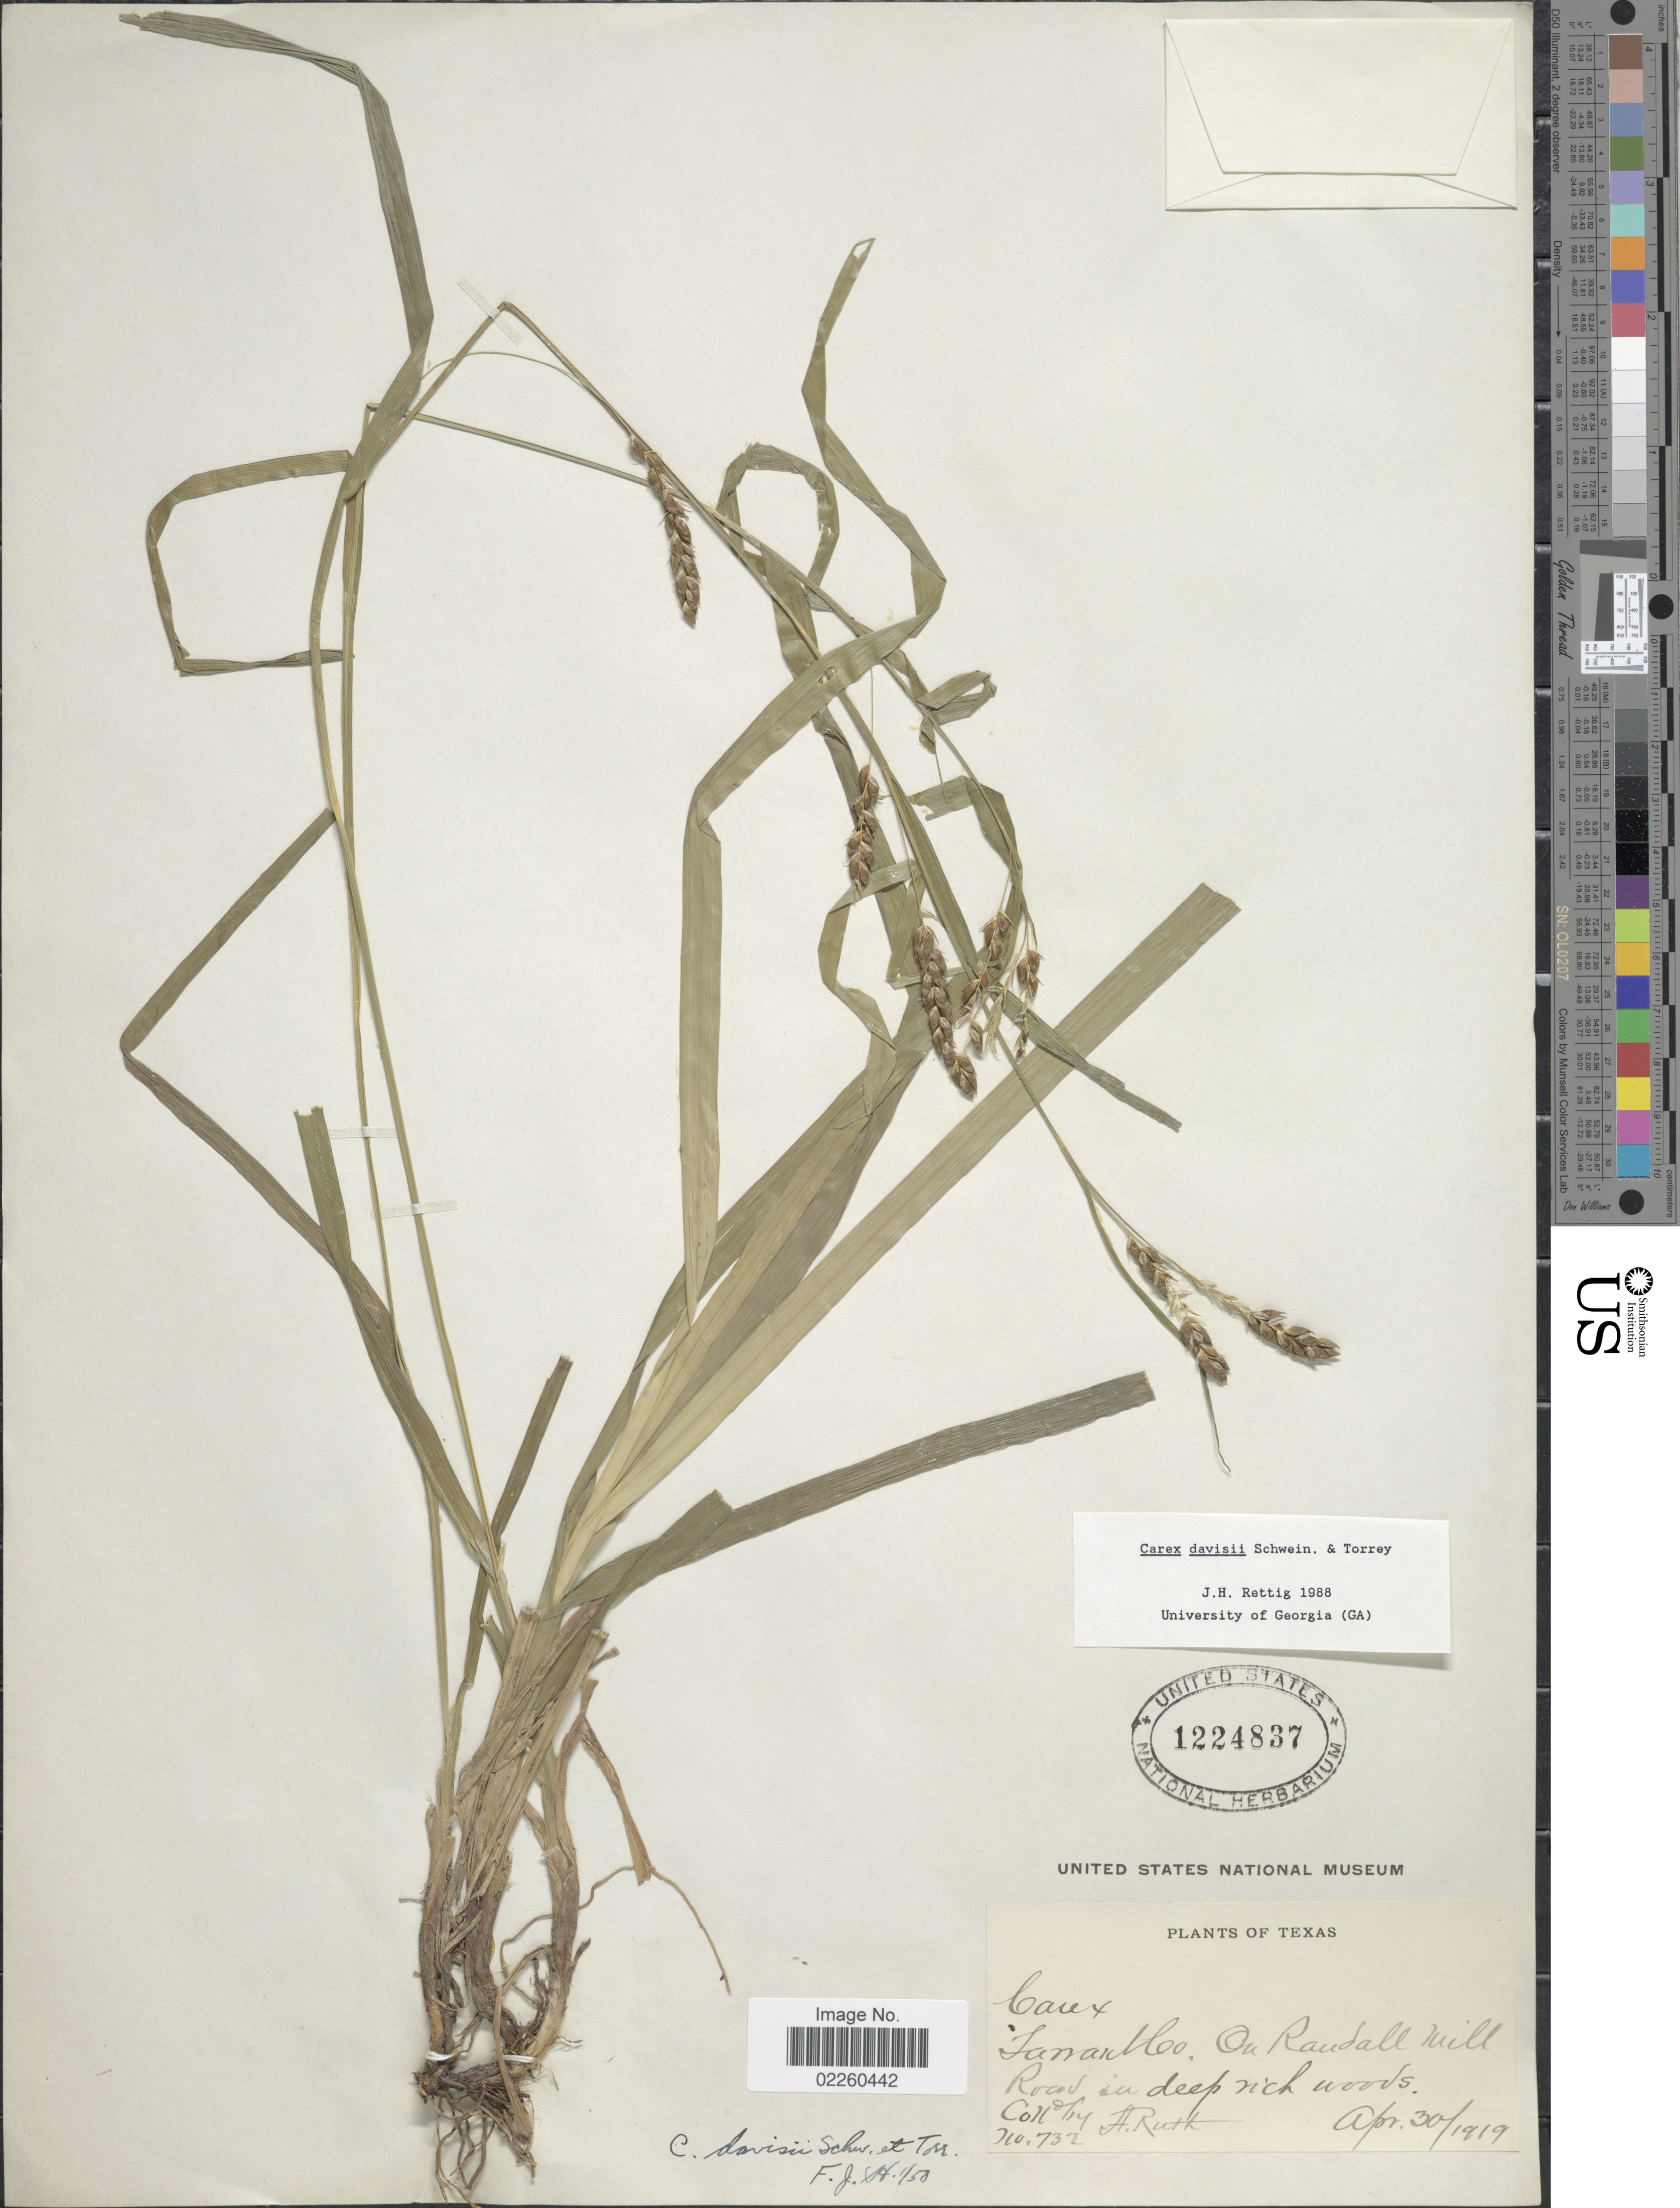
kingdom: Plantae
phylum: Tracheophyta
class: Liliopsida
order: Poales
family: Cyperaceae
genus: Carex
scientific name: Carex davisii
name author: Schwein. & Torr.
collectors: A. Ruth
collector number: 732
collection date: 1919-04-30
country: United States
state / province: Texas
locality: Tarrant Co. On Randall Mill Road in deep rich woods.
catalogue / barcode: US 1224837